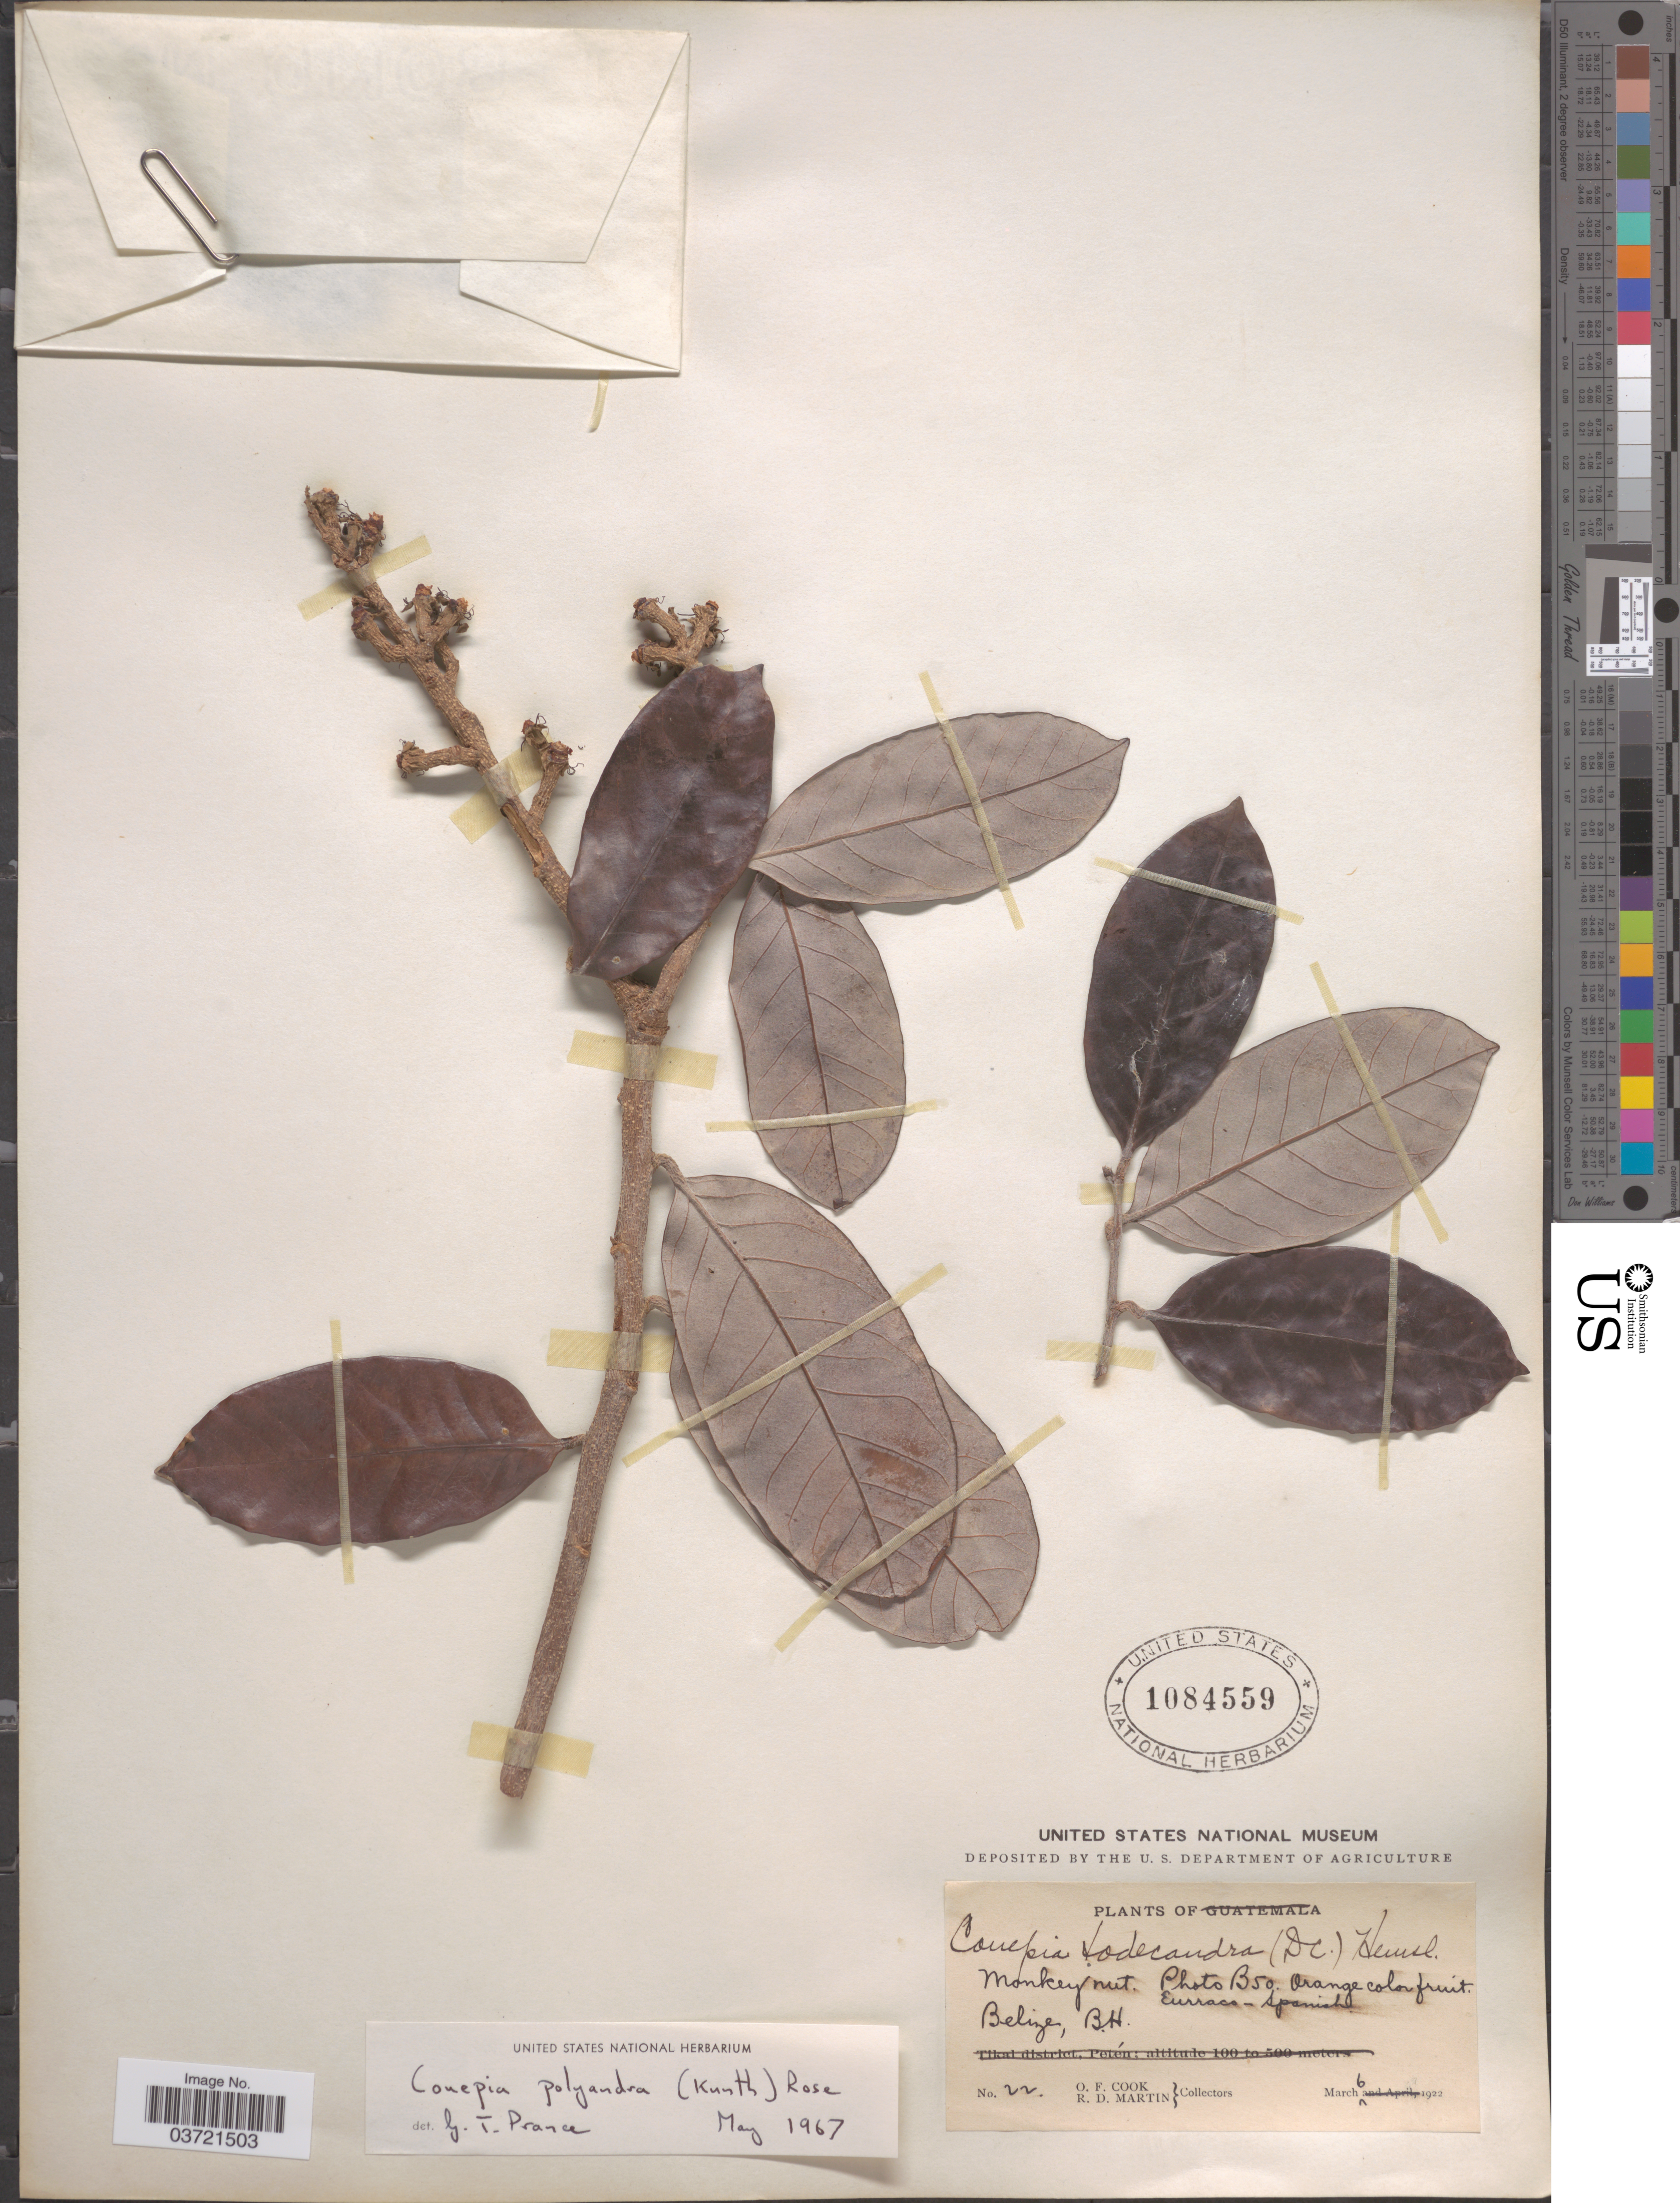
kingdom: Plantae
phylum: Tracheophyta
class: Magnoliopsida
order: Malpighiales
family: Chrysobalanaceae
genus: Couepia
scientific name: Couepia polyandra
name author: (Kunth) Rose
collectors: O. F. Cook & R. D. Martin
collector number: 22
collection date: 1922-03-06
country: Belize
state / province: Belize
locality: B.H.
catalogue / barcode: US 1084559